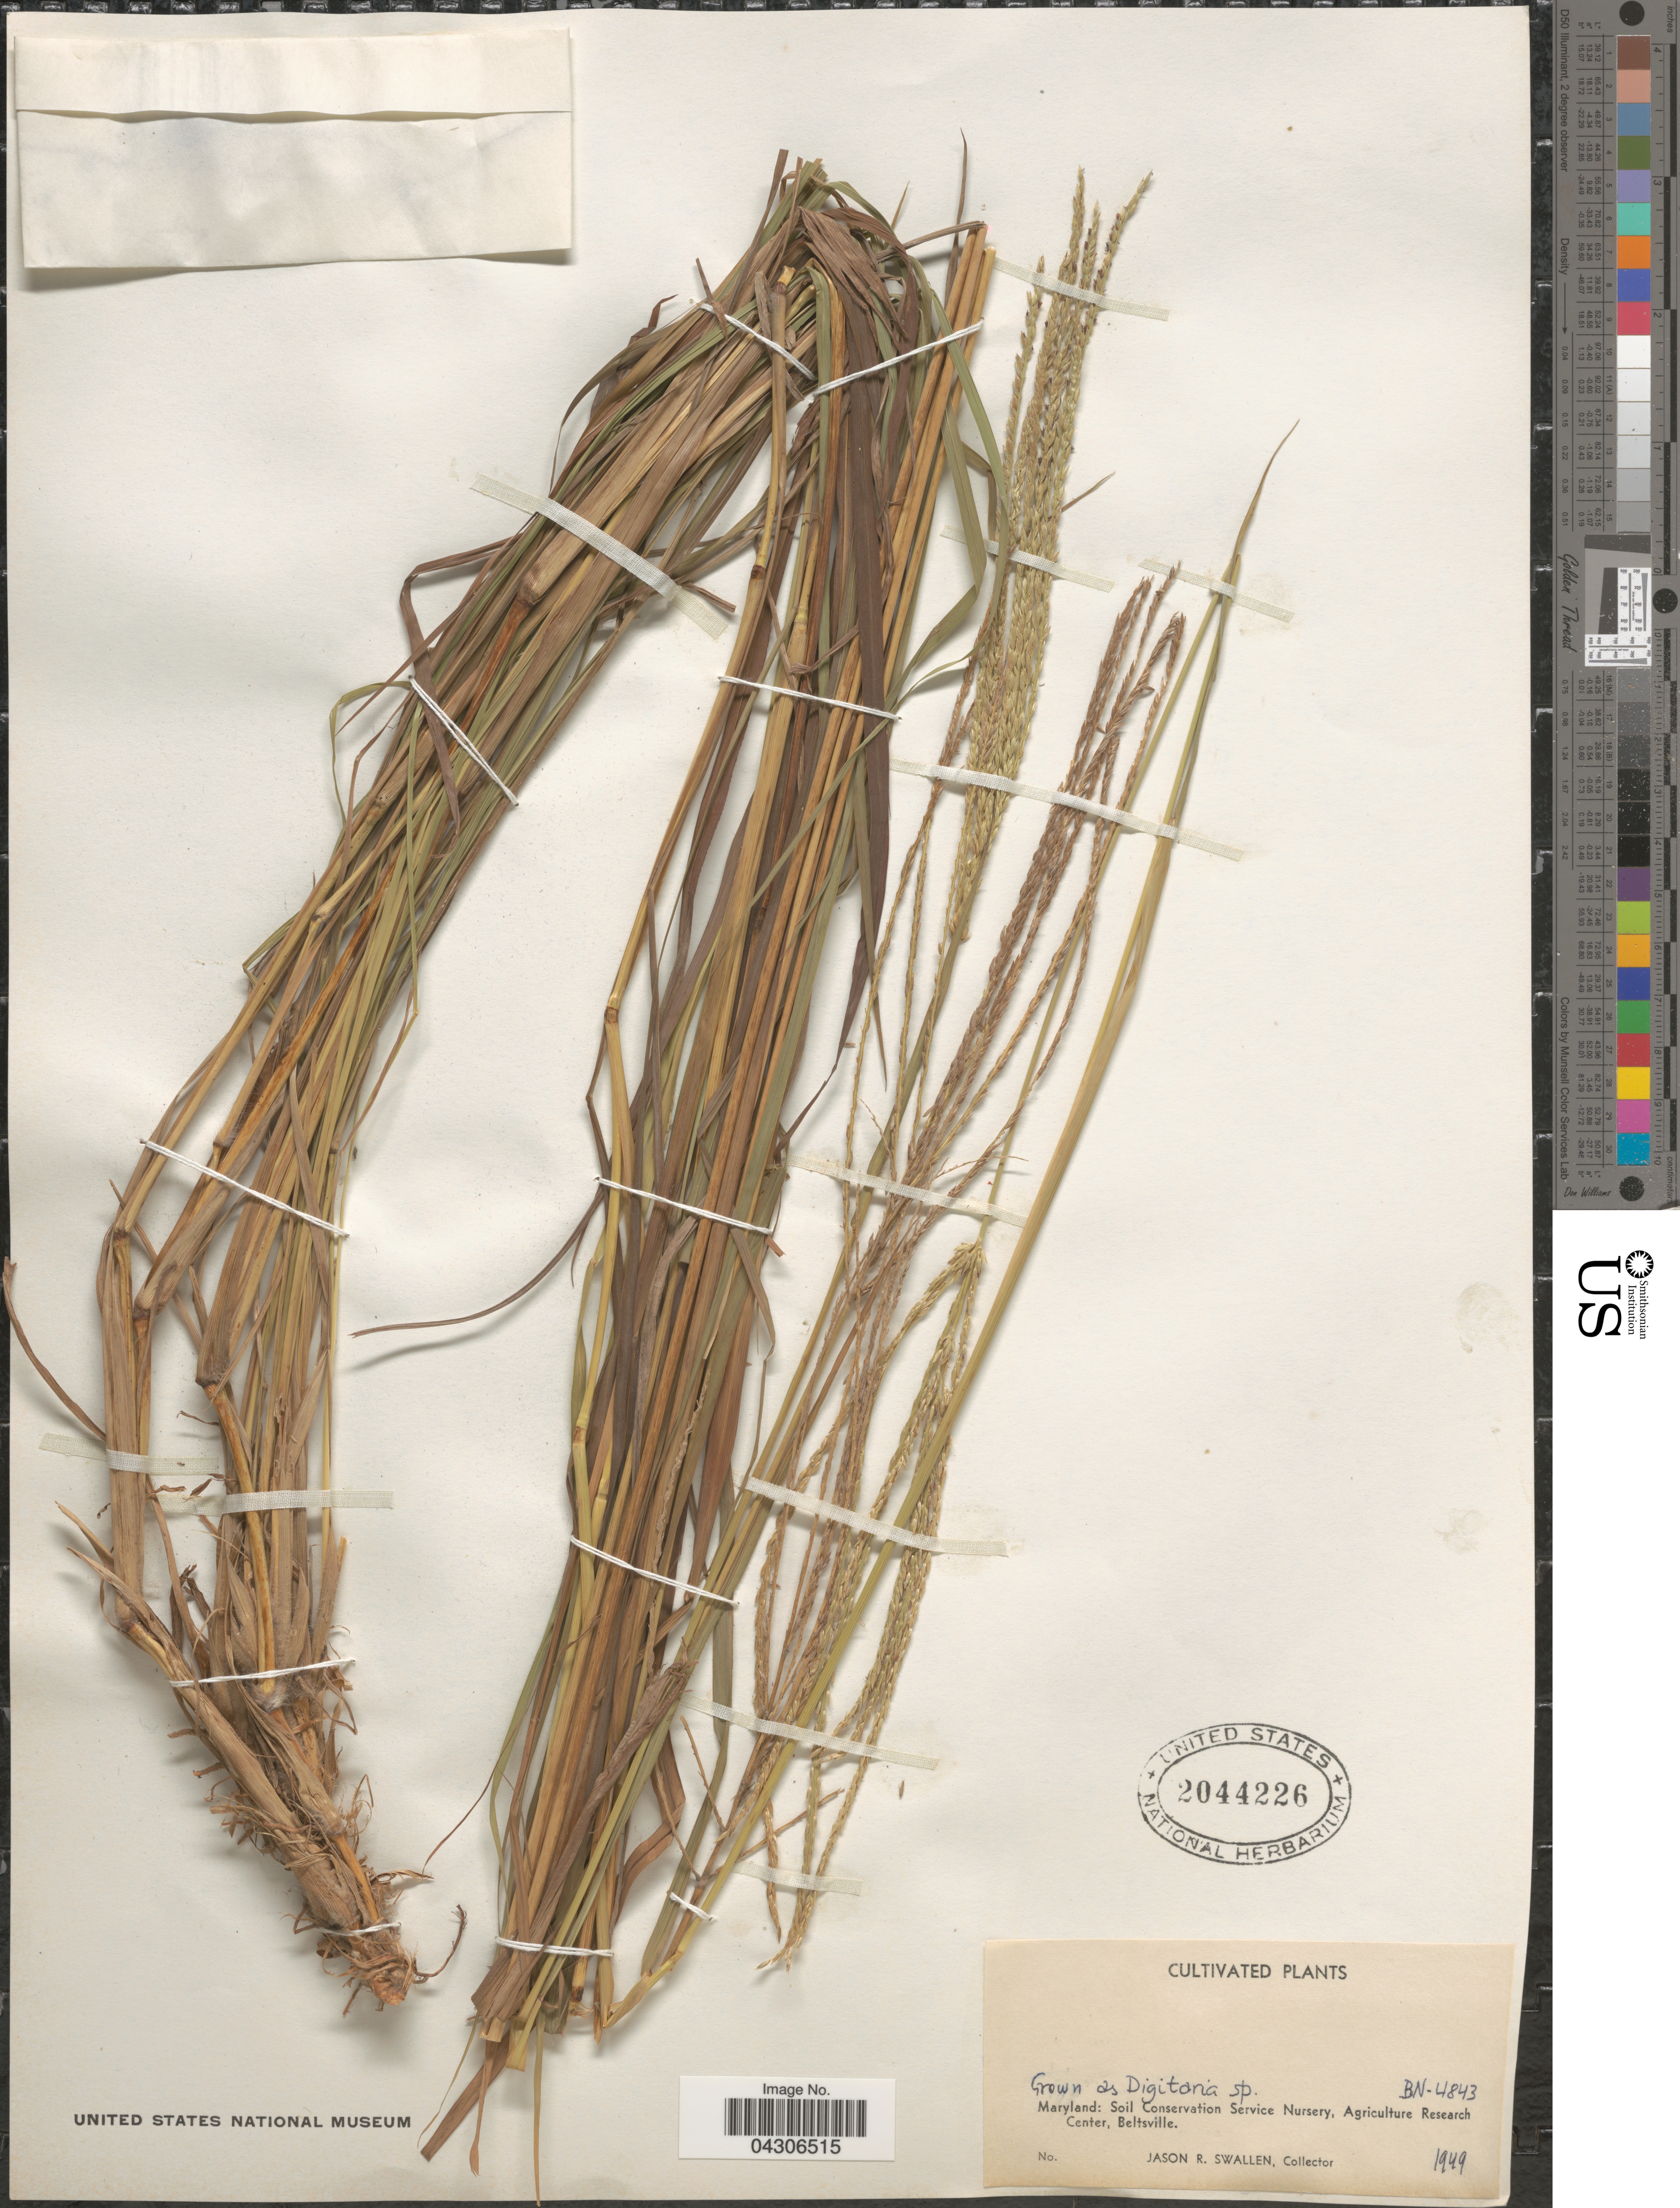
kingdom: Plantae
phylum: Tracheophyta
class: Liliopsida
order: Poales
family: Poaceae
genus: Digitaria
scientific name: Digitaria sp.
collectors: J. R. Swallen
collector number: BN-4843?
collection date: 1949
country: United States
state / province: Maryland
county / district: Prince George's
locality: Soil Conservation Service Nursery, Agriculture Research Center, Beltsville.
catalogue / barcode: US 2044226